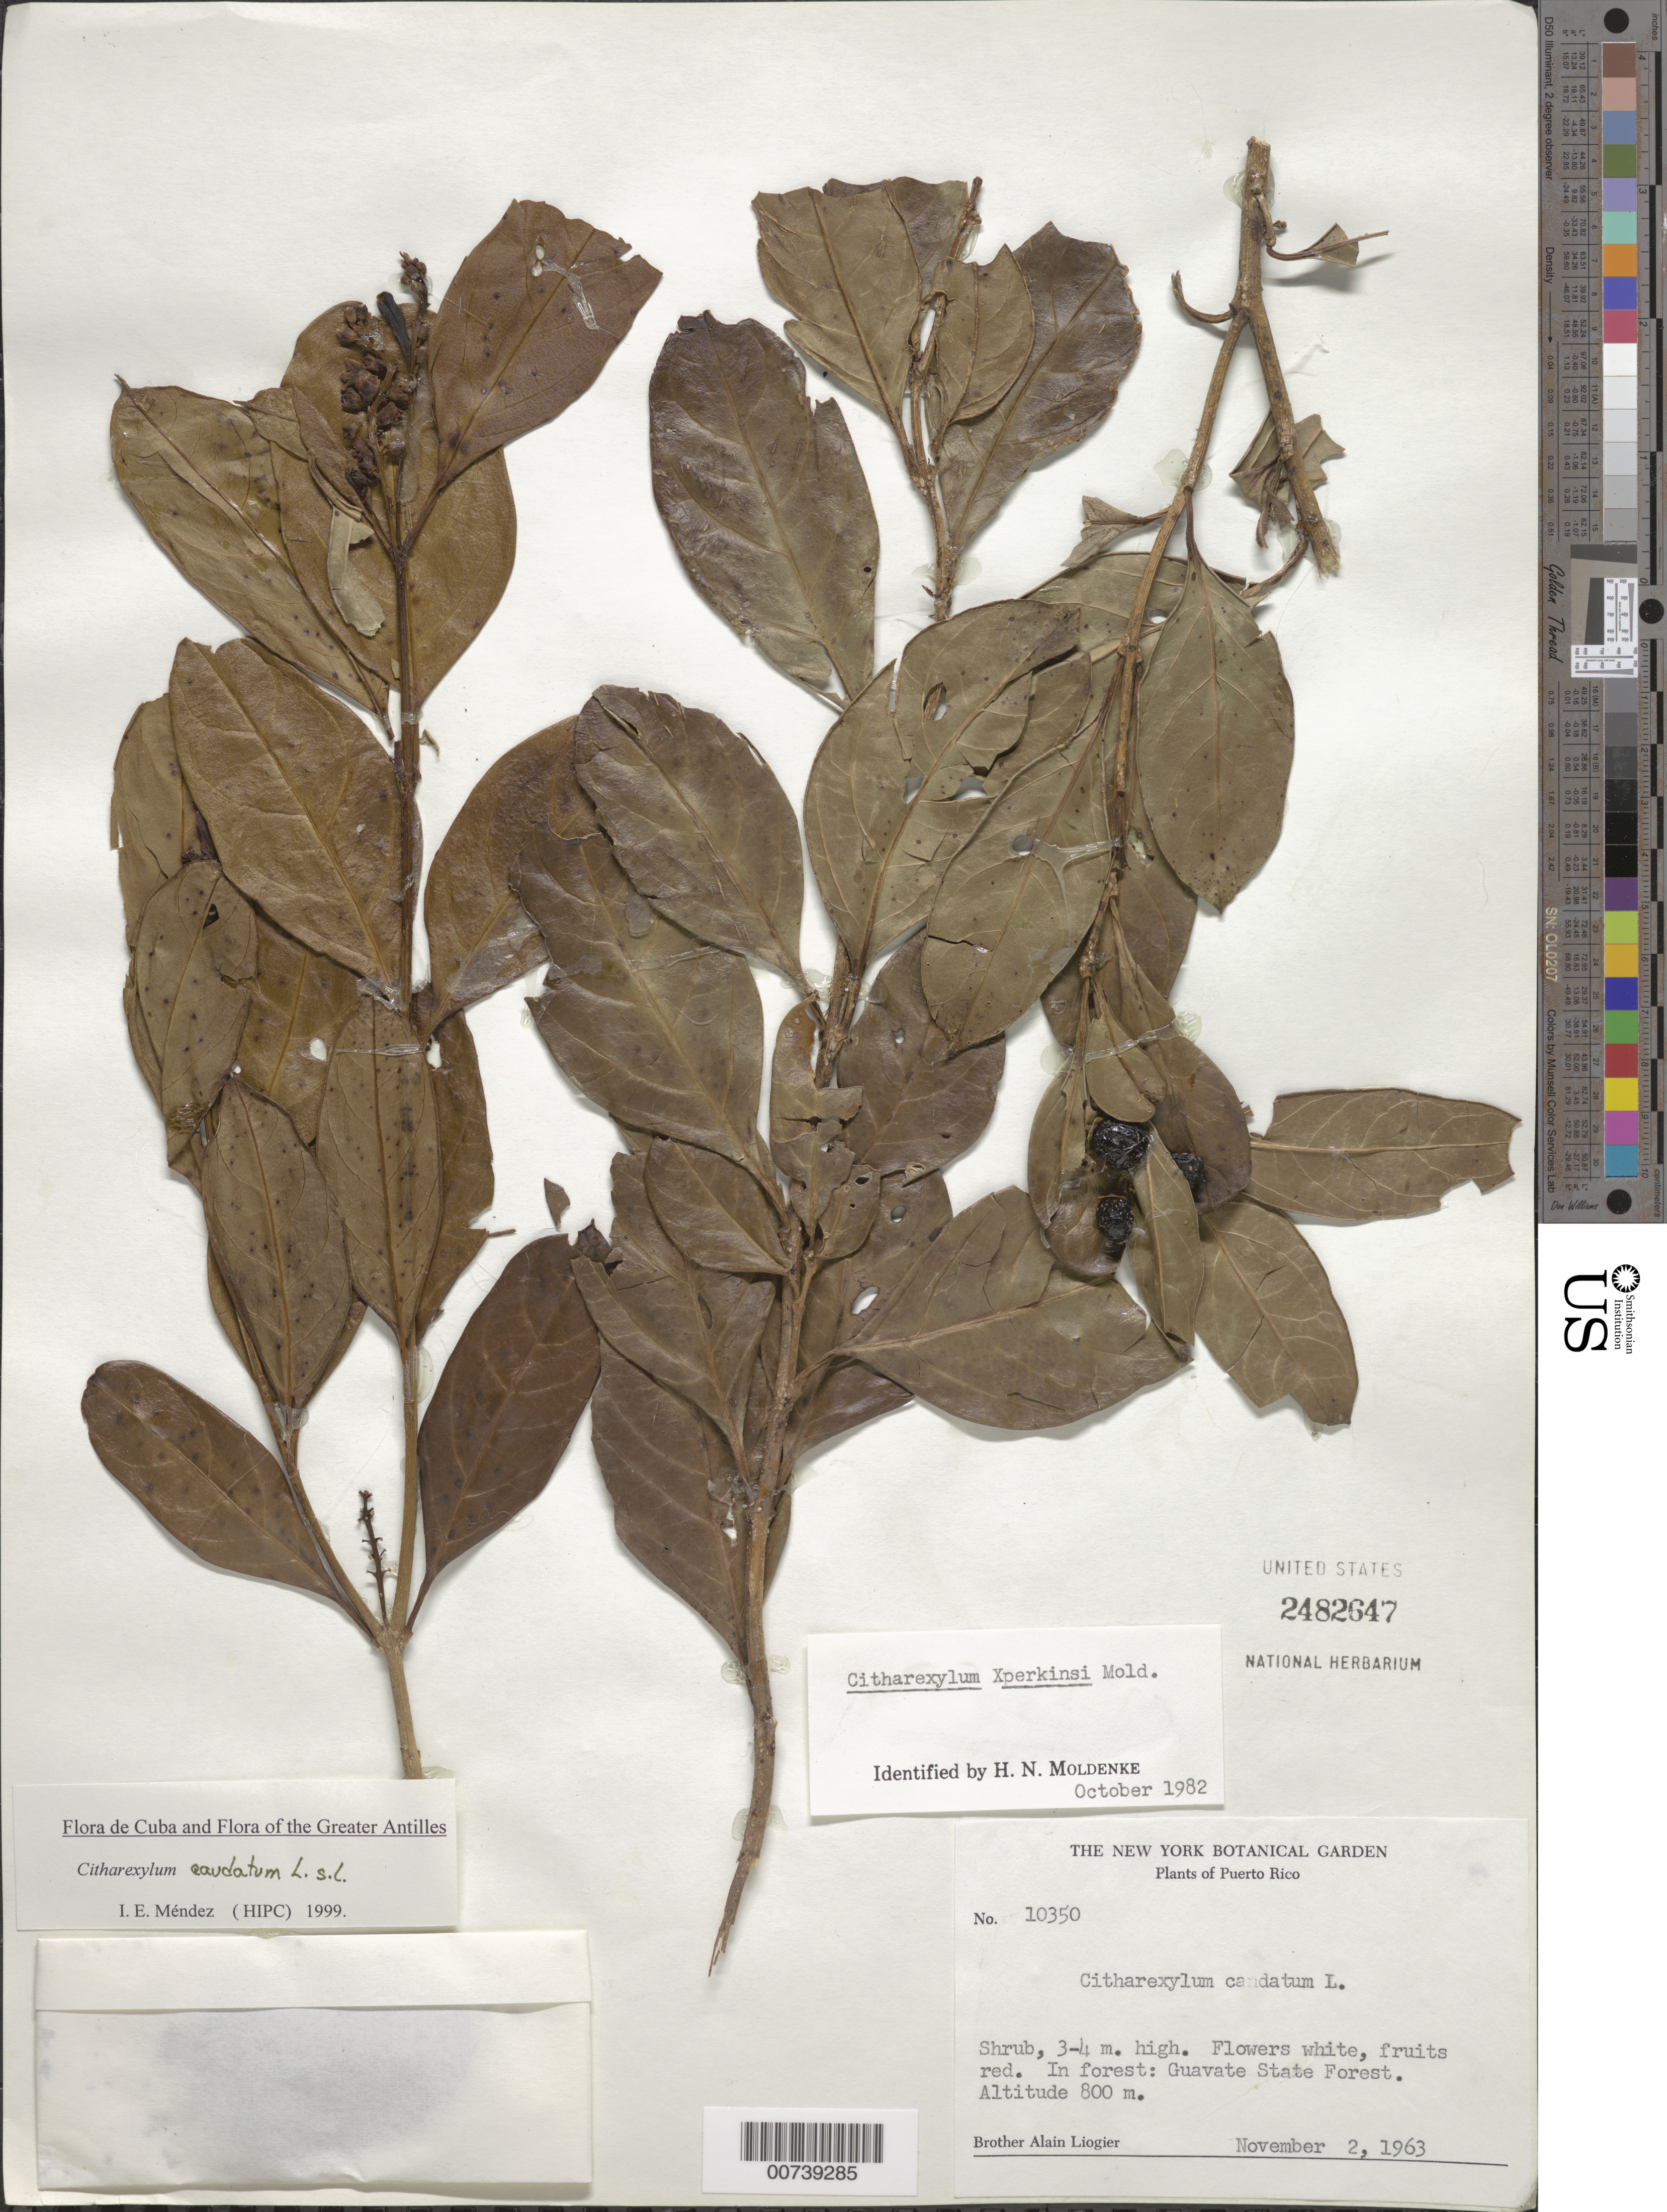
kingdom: Plantae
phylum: Tracheophyta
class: Magnoliopsida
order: Lamiales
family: Verbenaceae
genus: Citharexylum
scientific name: Citharexylum caudatum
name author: L.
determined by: Méndez, Isidro E., (HIPC)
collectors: A. H. Liogier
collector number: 10350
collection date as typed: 02 Nov 1963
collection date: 1963-11-02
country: Puerto Rico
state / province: Cayey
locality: Guavate State Forest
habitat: In forest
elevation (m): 800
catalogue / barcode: US 2482647